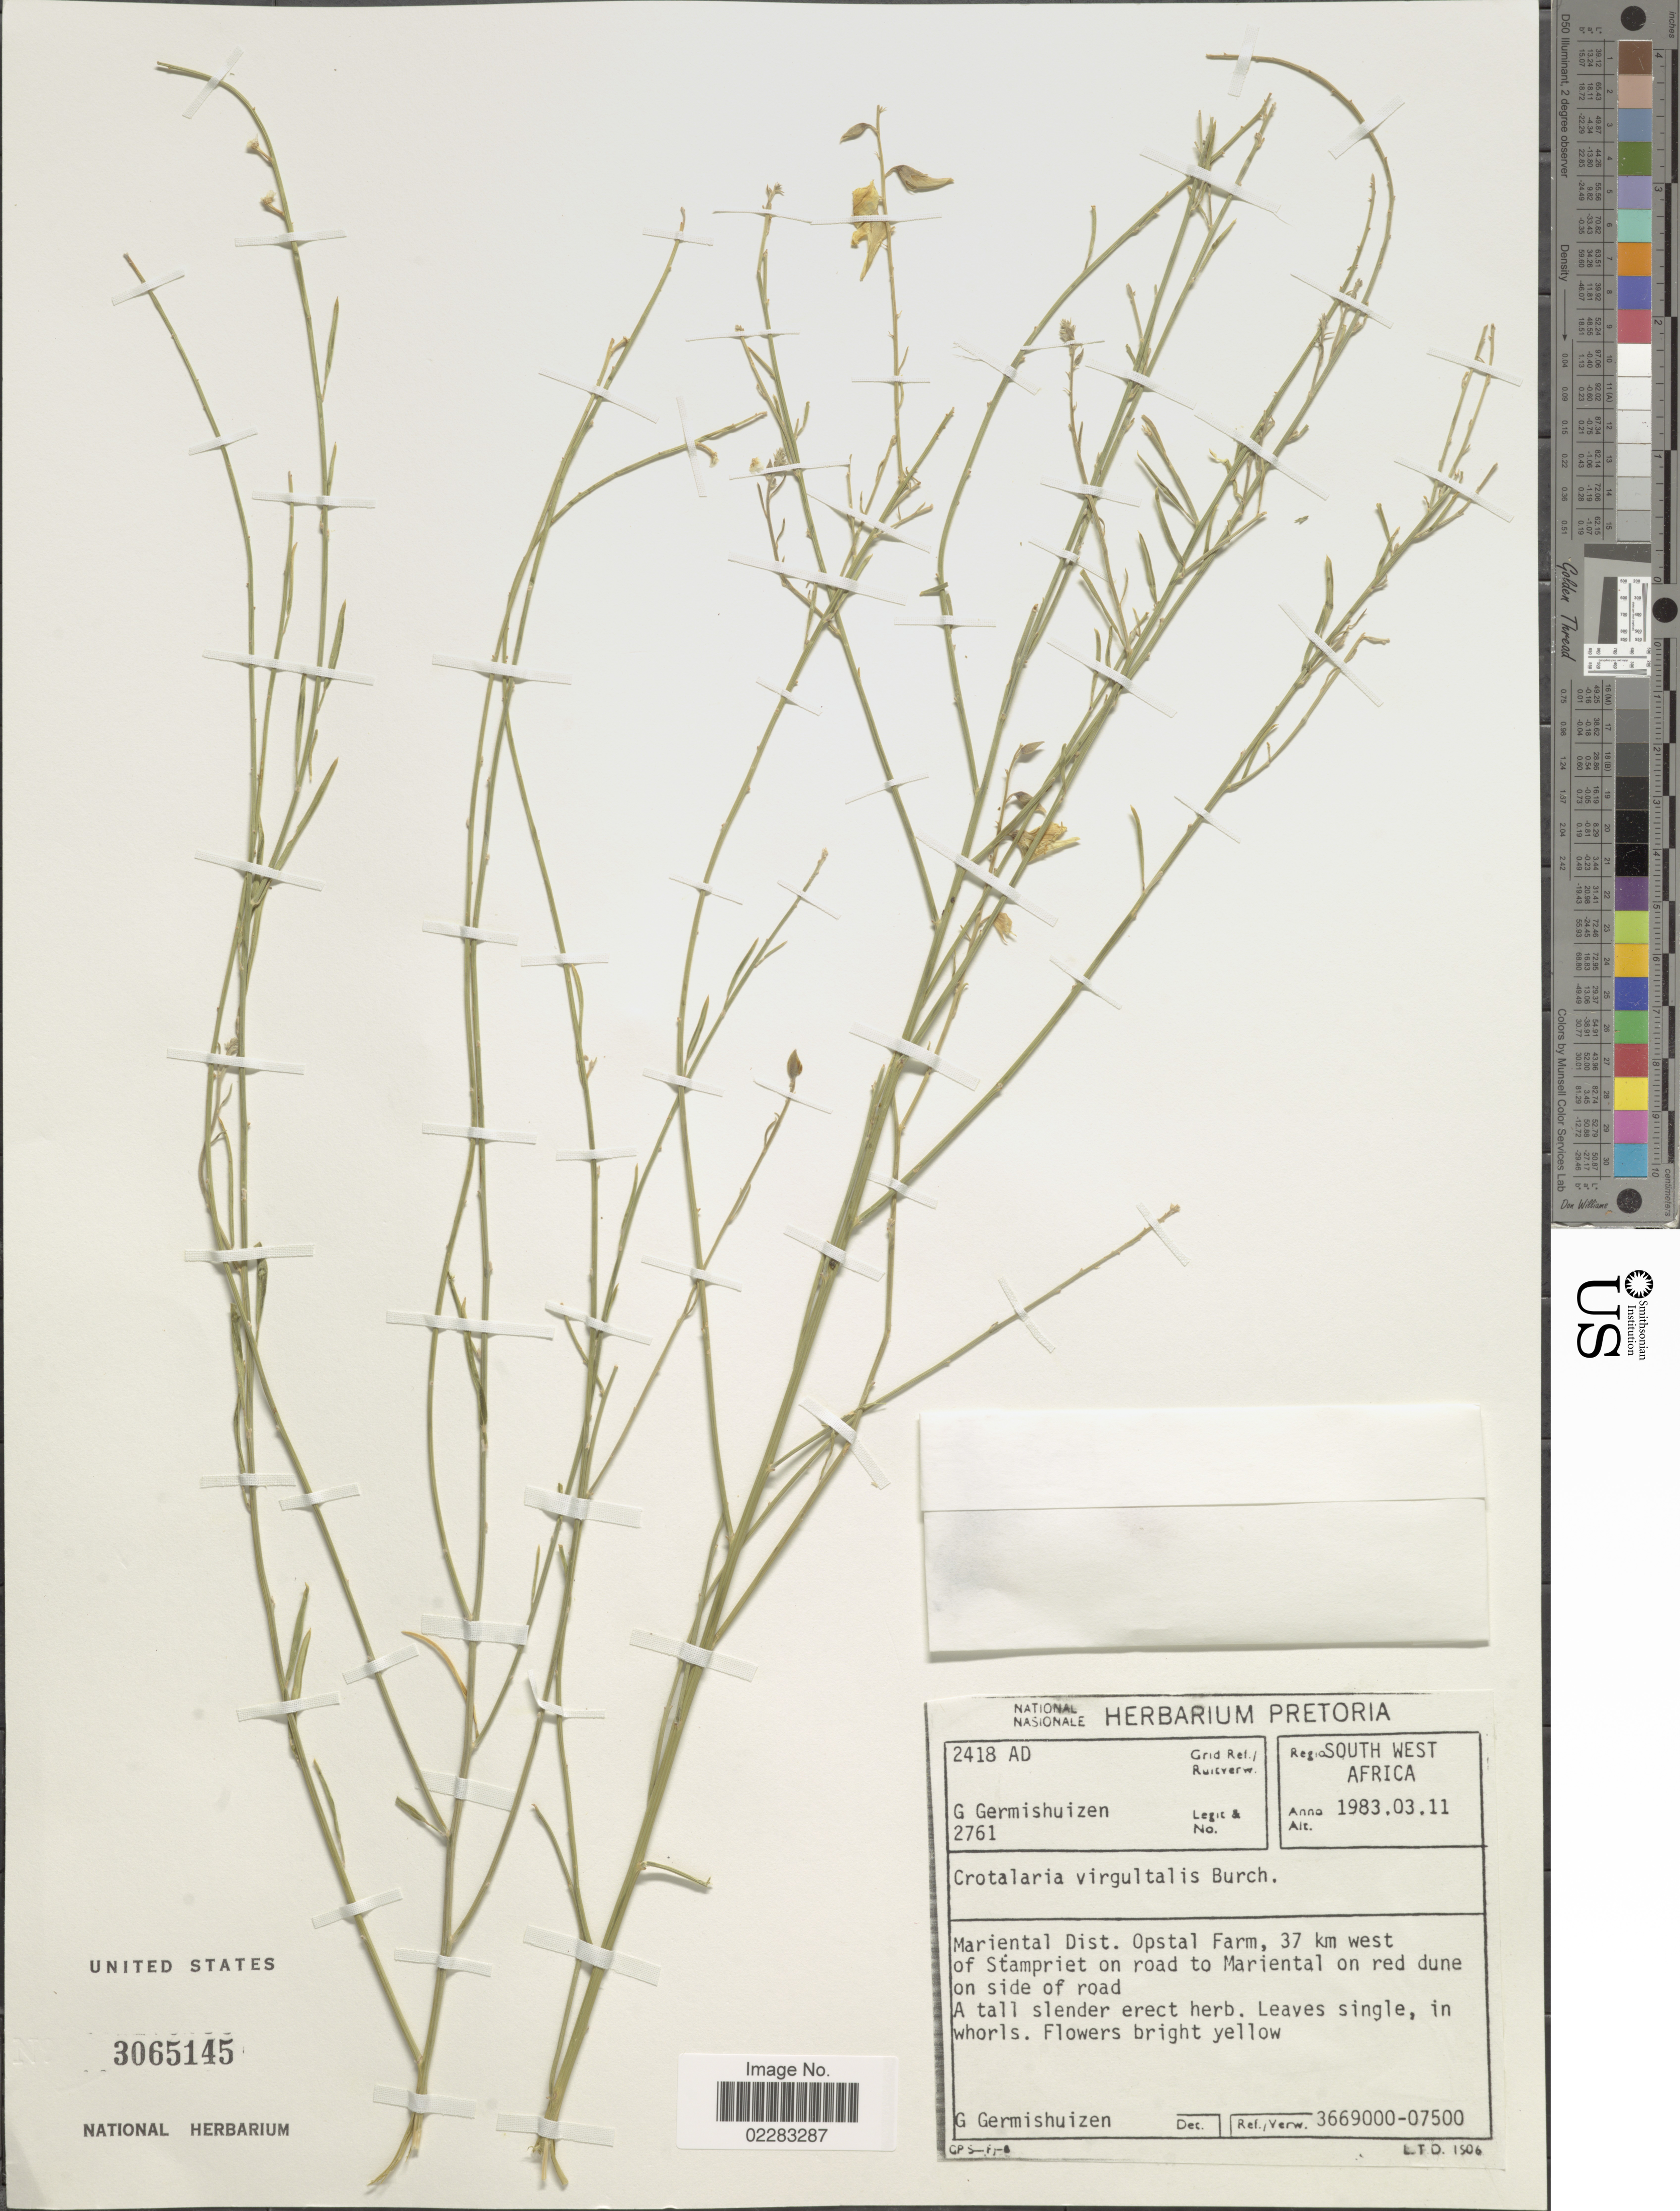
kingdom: Plantae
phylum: Tracheophyta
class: Magnoliopsida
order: Fabales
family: Fabaceae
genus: Crotalaria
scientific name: Crotalaria virgultalis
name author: Burch. ex DC.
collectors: G. Germishuizen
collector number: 2761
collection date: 1983-03-11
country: Namibia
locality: Regio South West Africa, Mariental Dist. Opstal Farm, 37 km west of Stampriet on road to Mariental on red dune on side of road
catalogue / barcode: US 3065145